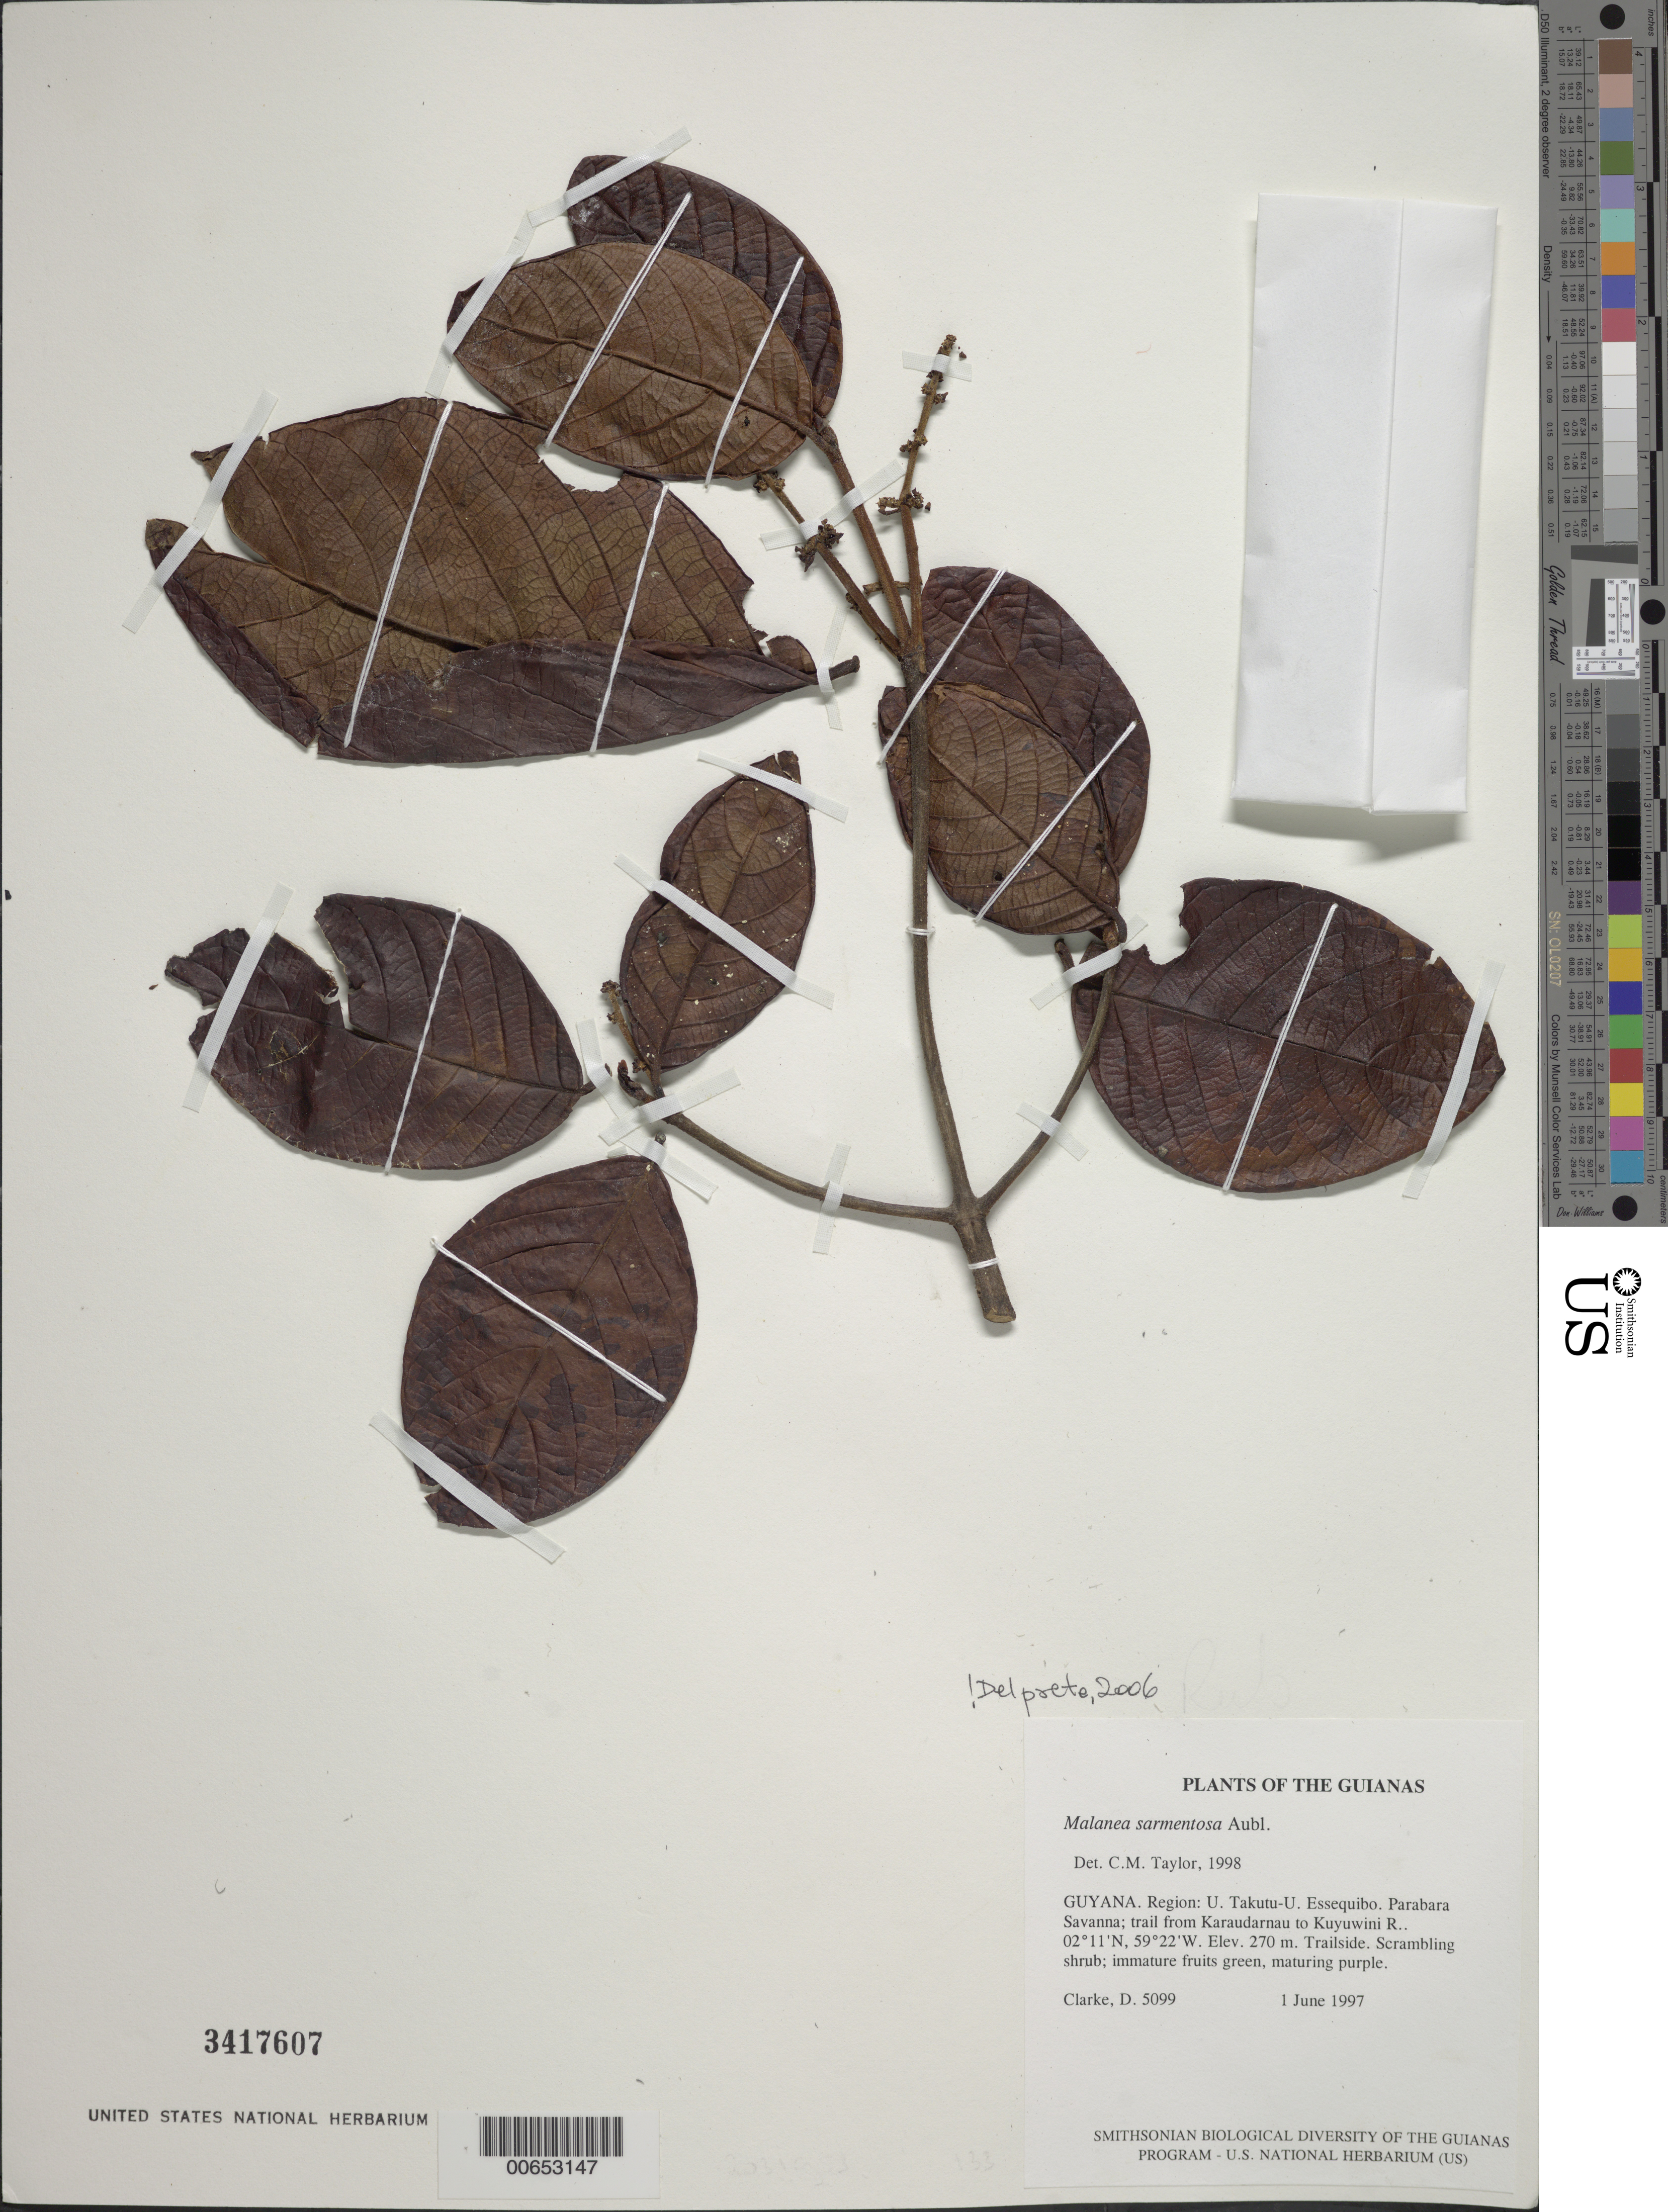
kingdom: Plantae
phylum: Tracheophyta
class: Magnoliopsida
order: Gentianales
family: Rubiaceae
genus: Malanea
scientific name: Malanea sarmentosa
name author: Aubl.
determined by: Delprete, P. G., Herb. de Guyane Cay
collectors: H. D. Clarke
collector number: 5099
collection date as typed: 1 June 1997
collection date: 1997-06-01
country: Guyana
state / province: U. Takutu-U. Essequibo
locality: Parabara Savanna; trail from Karaudarnau to Kuyuwini R.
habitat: Trailside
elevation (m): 270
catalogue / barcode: US 3417607